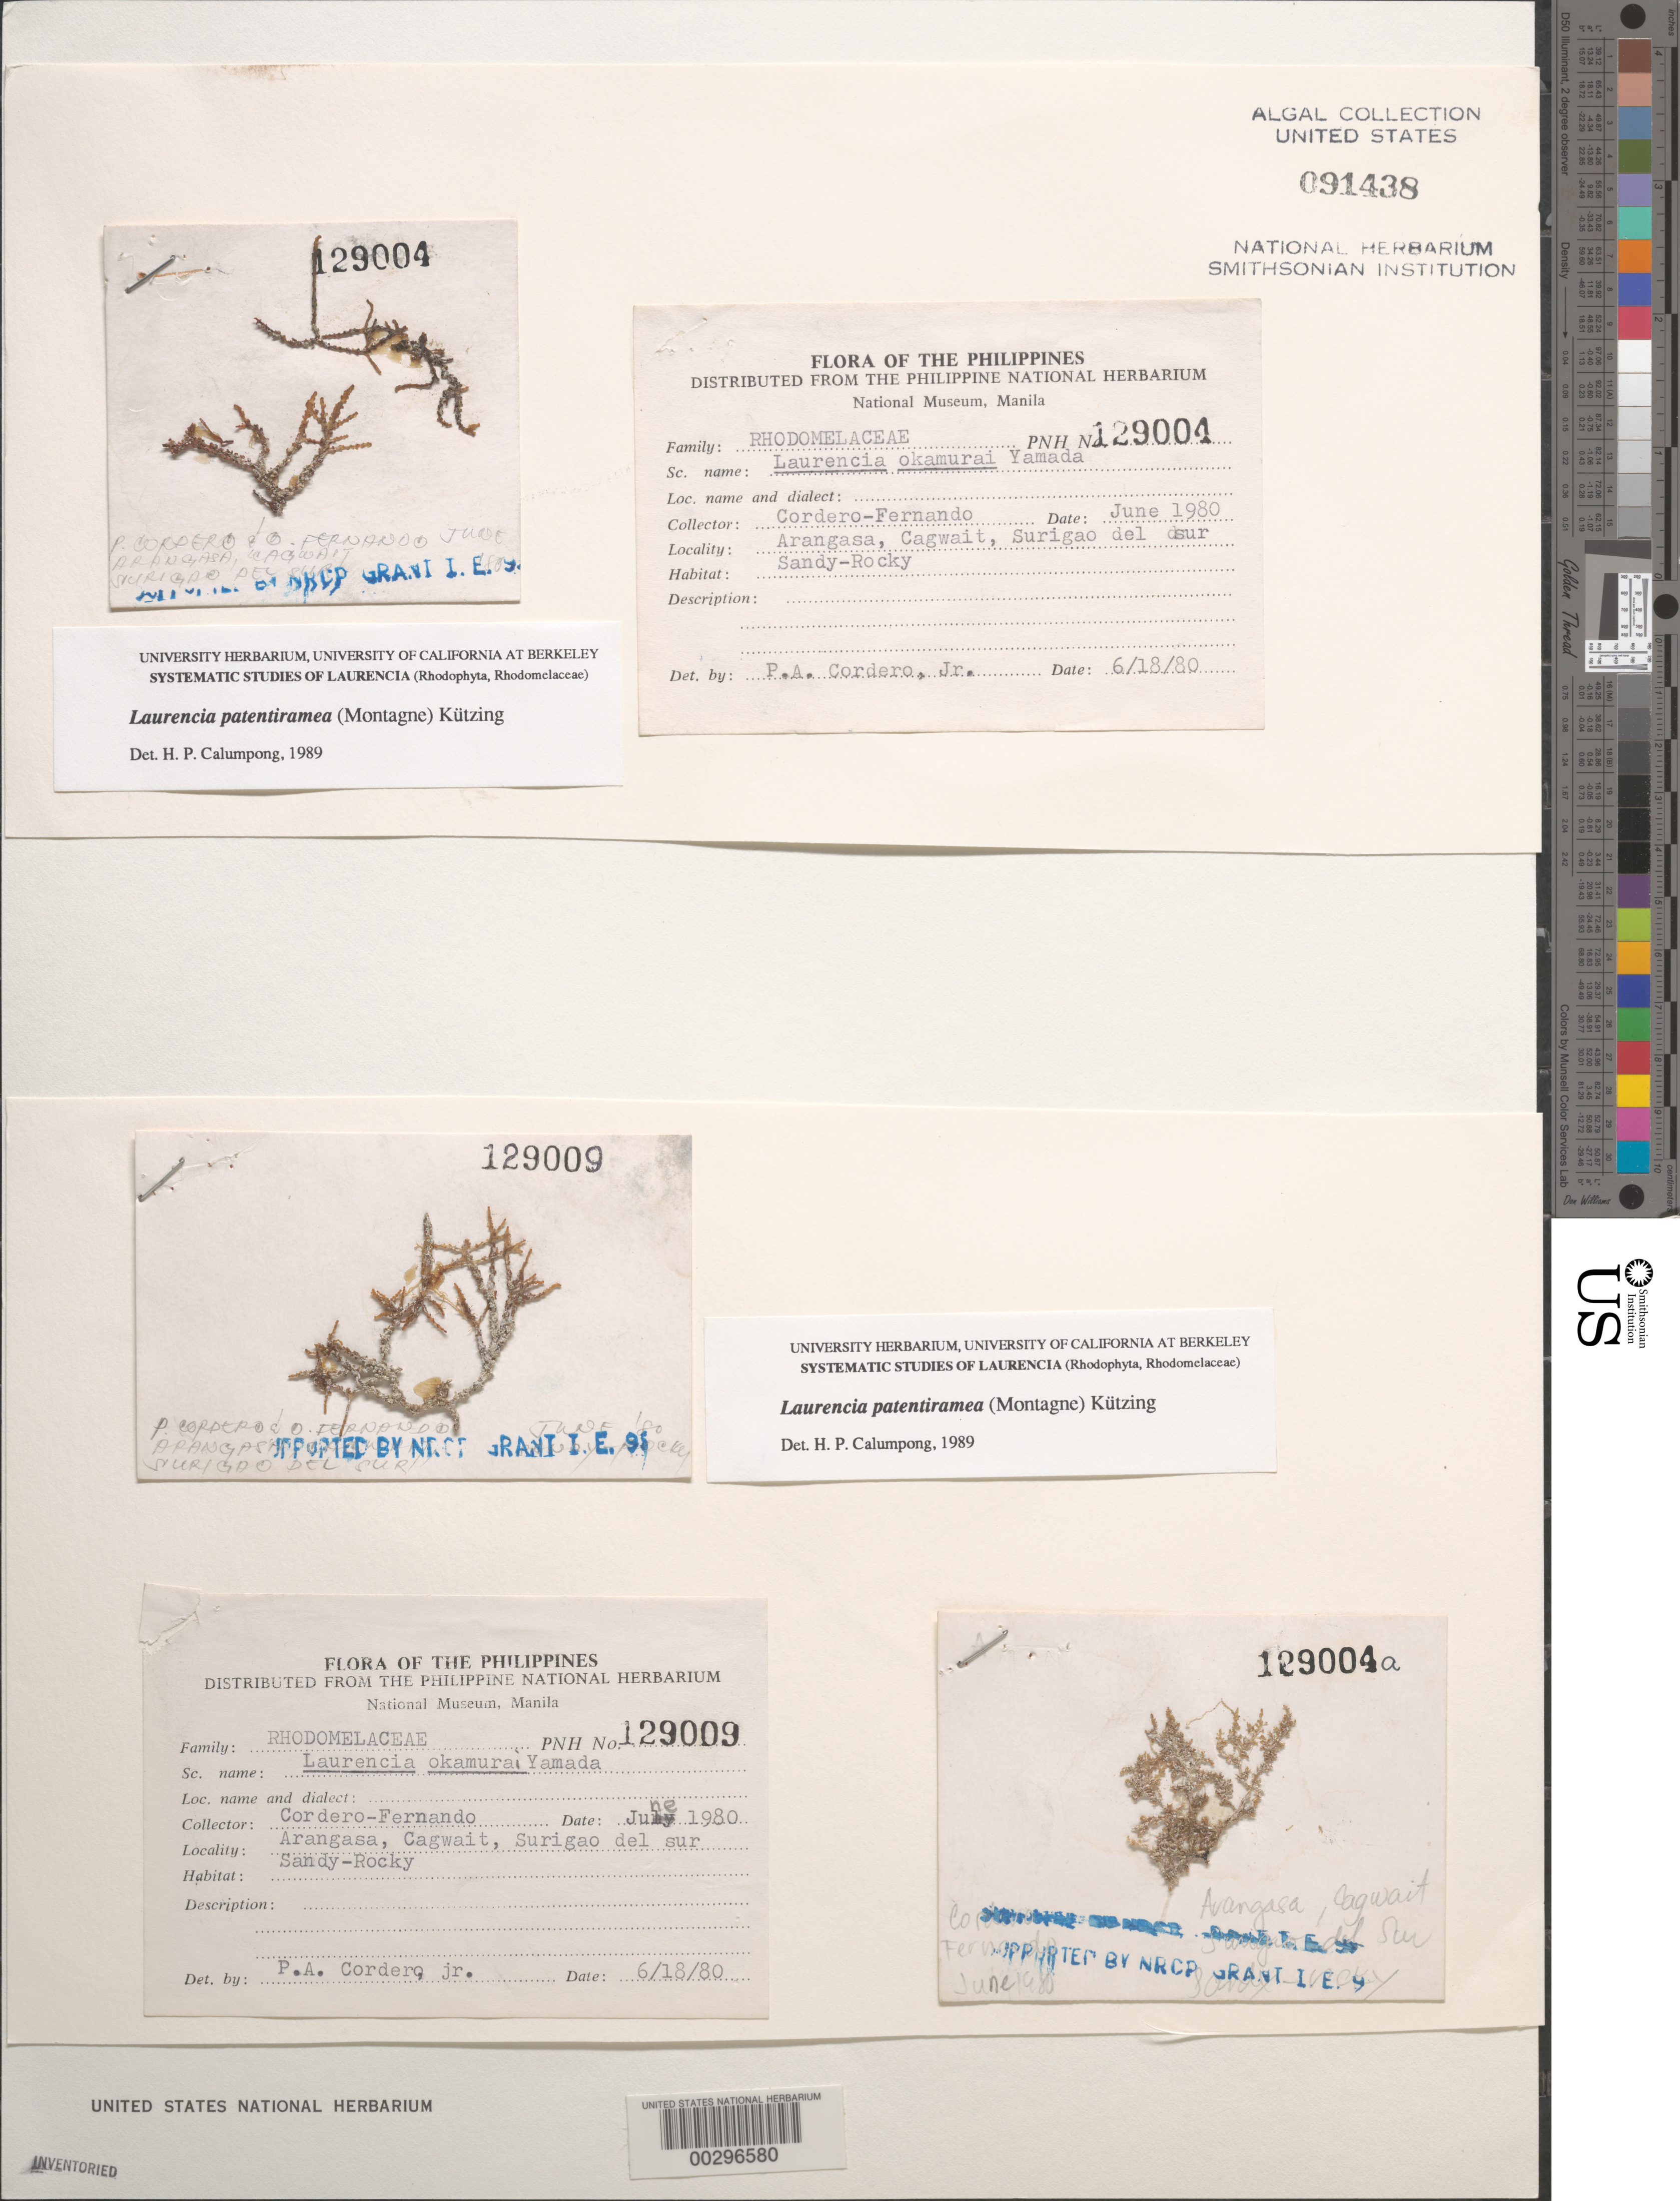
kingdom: Plantae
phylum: Rhodophyta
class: Florideophyceae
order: Ceramiales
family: Rhodomelaceae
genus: Palisada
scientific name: Palisada patentiramea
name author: (Mont.) Cassano et al.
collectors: P. A. Cordero & O. Fernando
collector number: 129004 & 129009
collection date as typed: Jun 1980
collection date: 1980-06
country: Philippines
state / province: Caraga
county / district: Surigao del Sur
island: Mindanao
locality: Arangasa, Cagwait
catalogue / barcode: US 91438